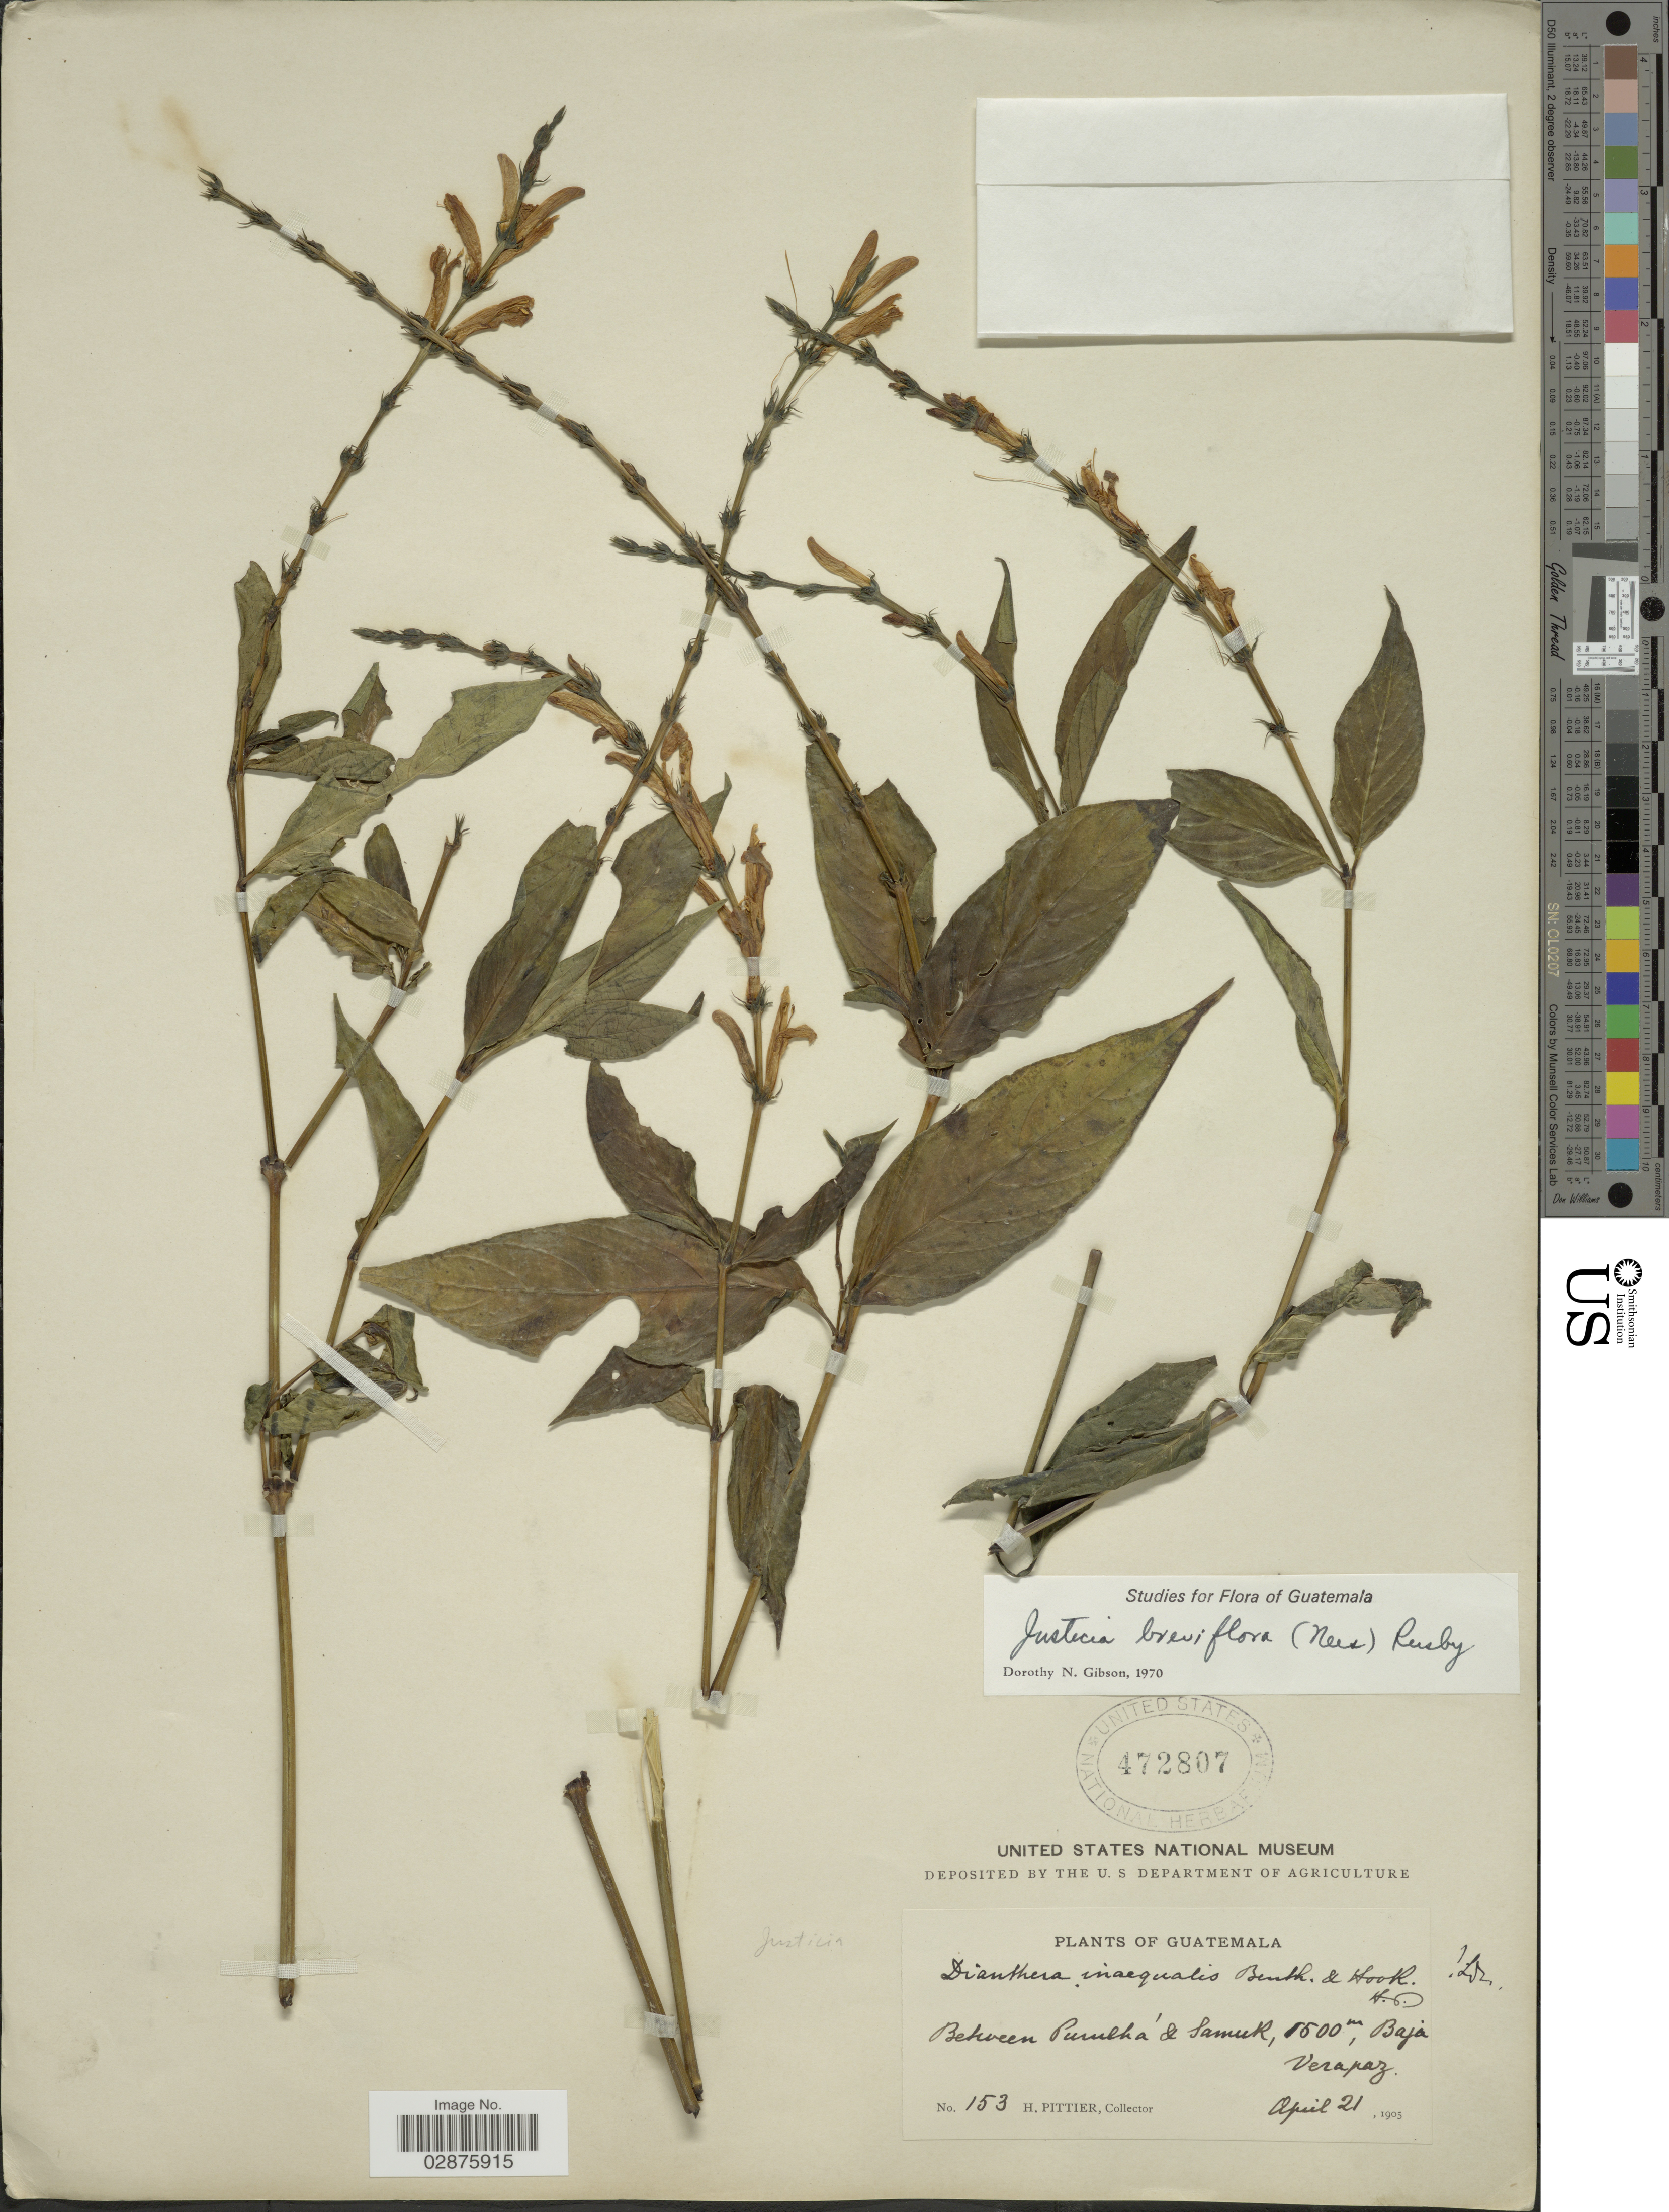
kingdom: Plantae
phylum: Tracheophyta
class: Magnoliopsida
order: Lamiales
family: Acanthaceae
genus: Justicia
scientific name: Justicia breviflora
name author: (Nees) Rusby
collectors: H. F. Pittier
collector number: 153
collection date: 1905-04-21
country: Guatemala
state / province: Baja Verapaz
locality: Between Purulha' & Samur, Baja Verapaz.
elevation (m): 1500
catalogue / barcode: US 472807